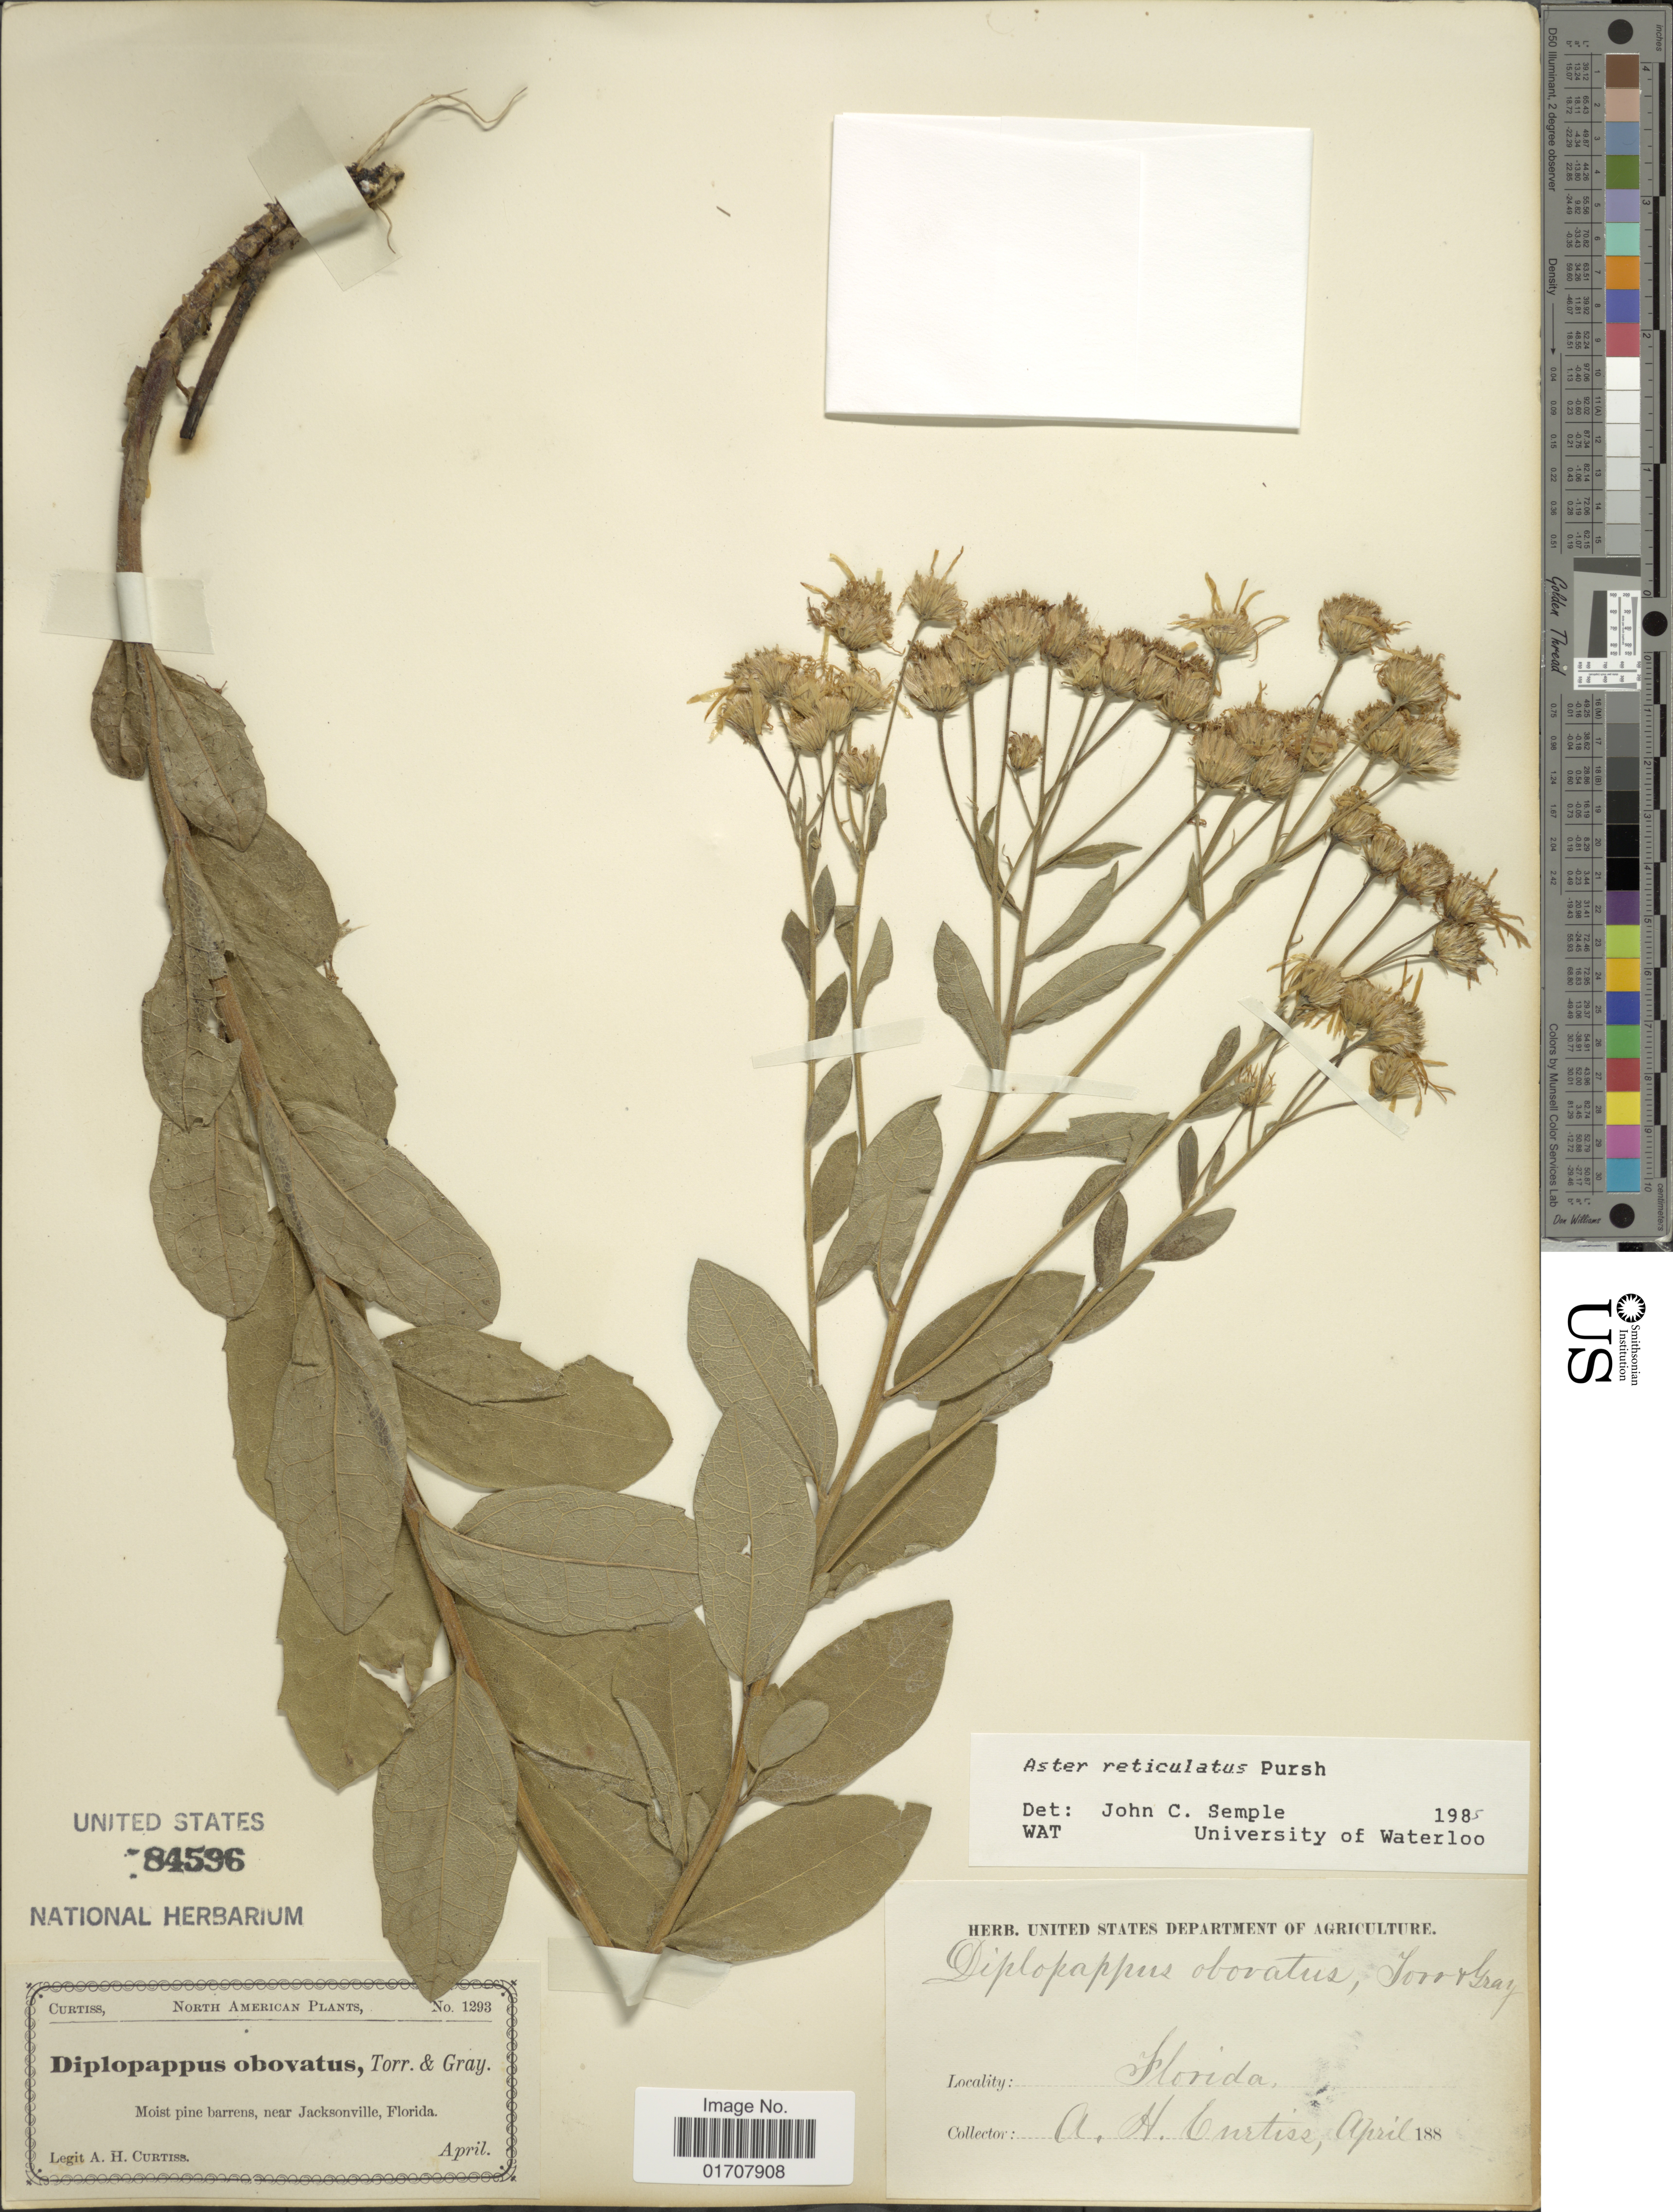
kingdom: Plantae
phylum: Tracheophyta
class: Magnoliopsida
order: Asterales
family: Asteraceae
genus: Oclemena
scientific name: Oclemena reticulata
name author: (Pursh) G.L. Nesom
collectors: A. H. Curtiss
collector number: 1293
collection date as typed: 188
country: United States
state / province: Florida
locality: Moist pine barrens, near Jacksonville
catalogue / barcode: US 84596